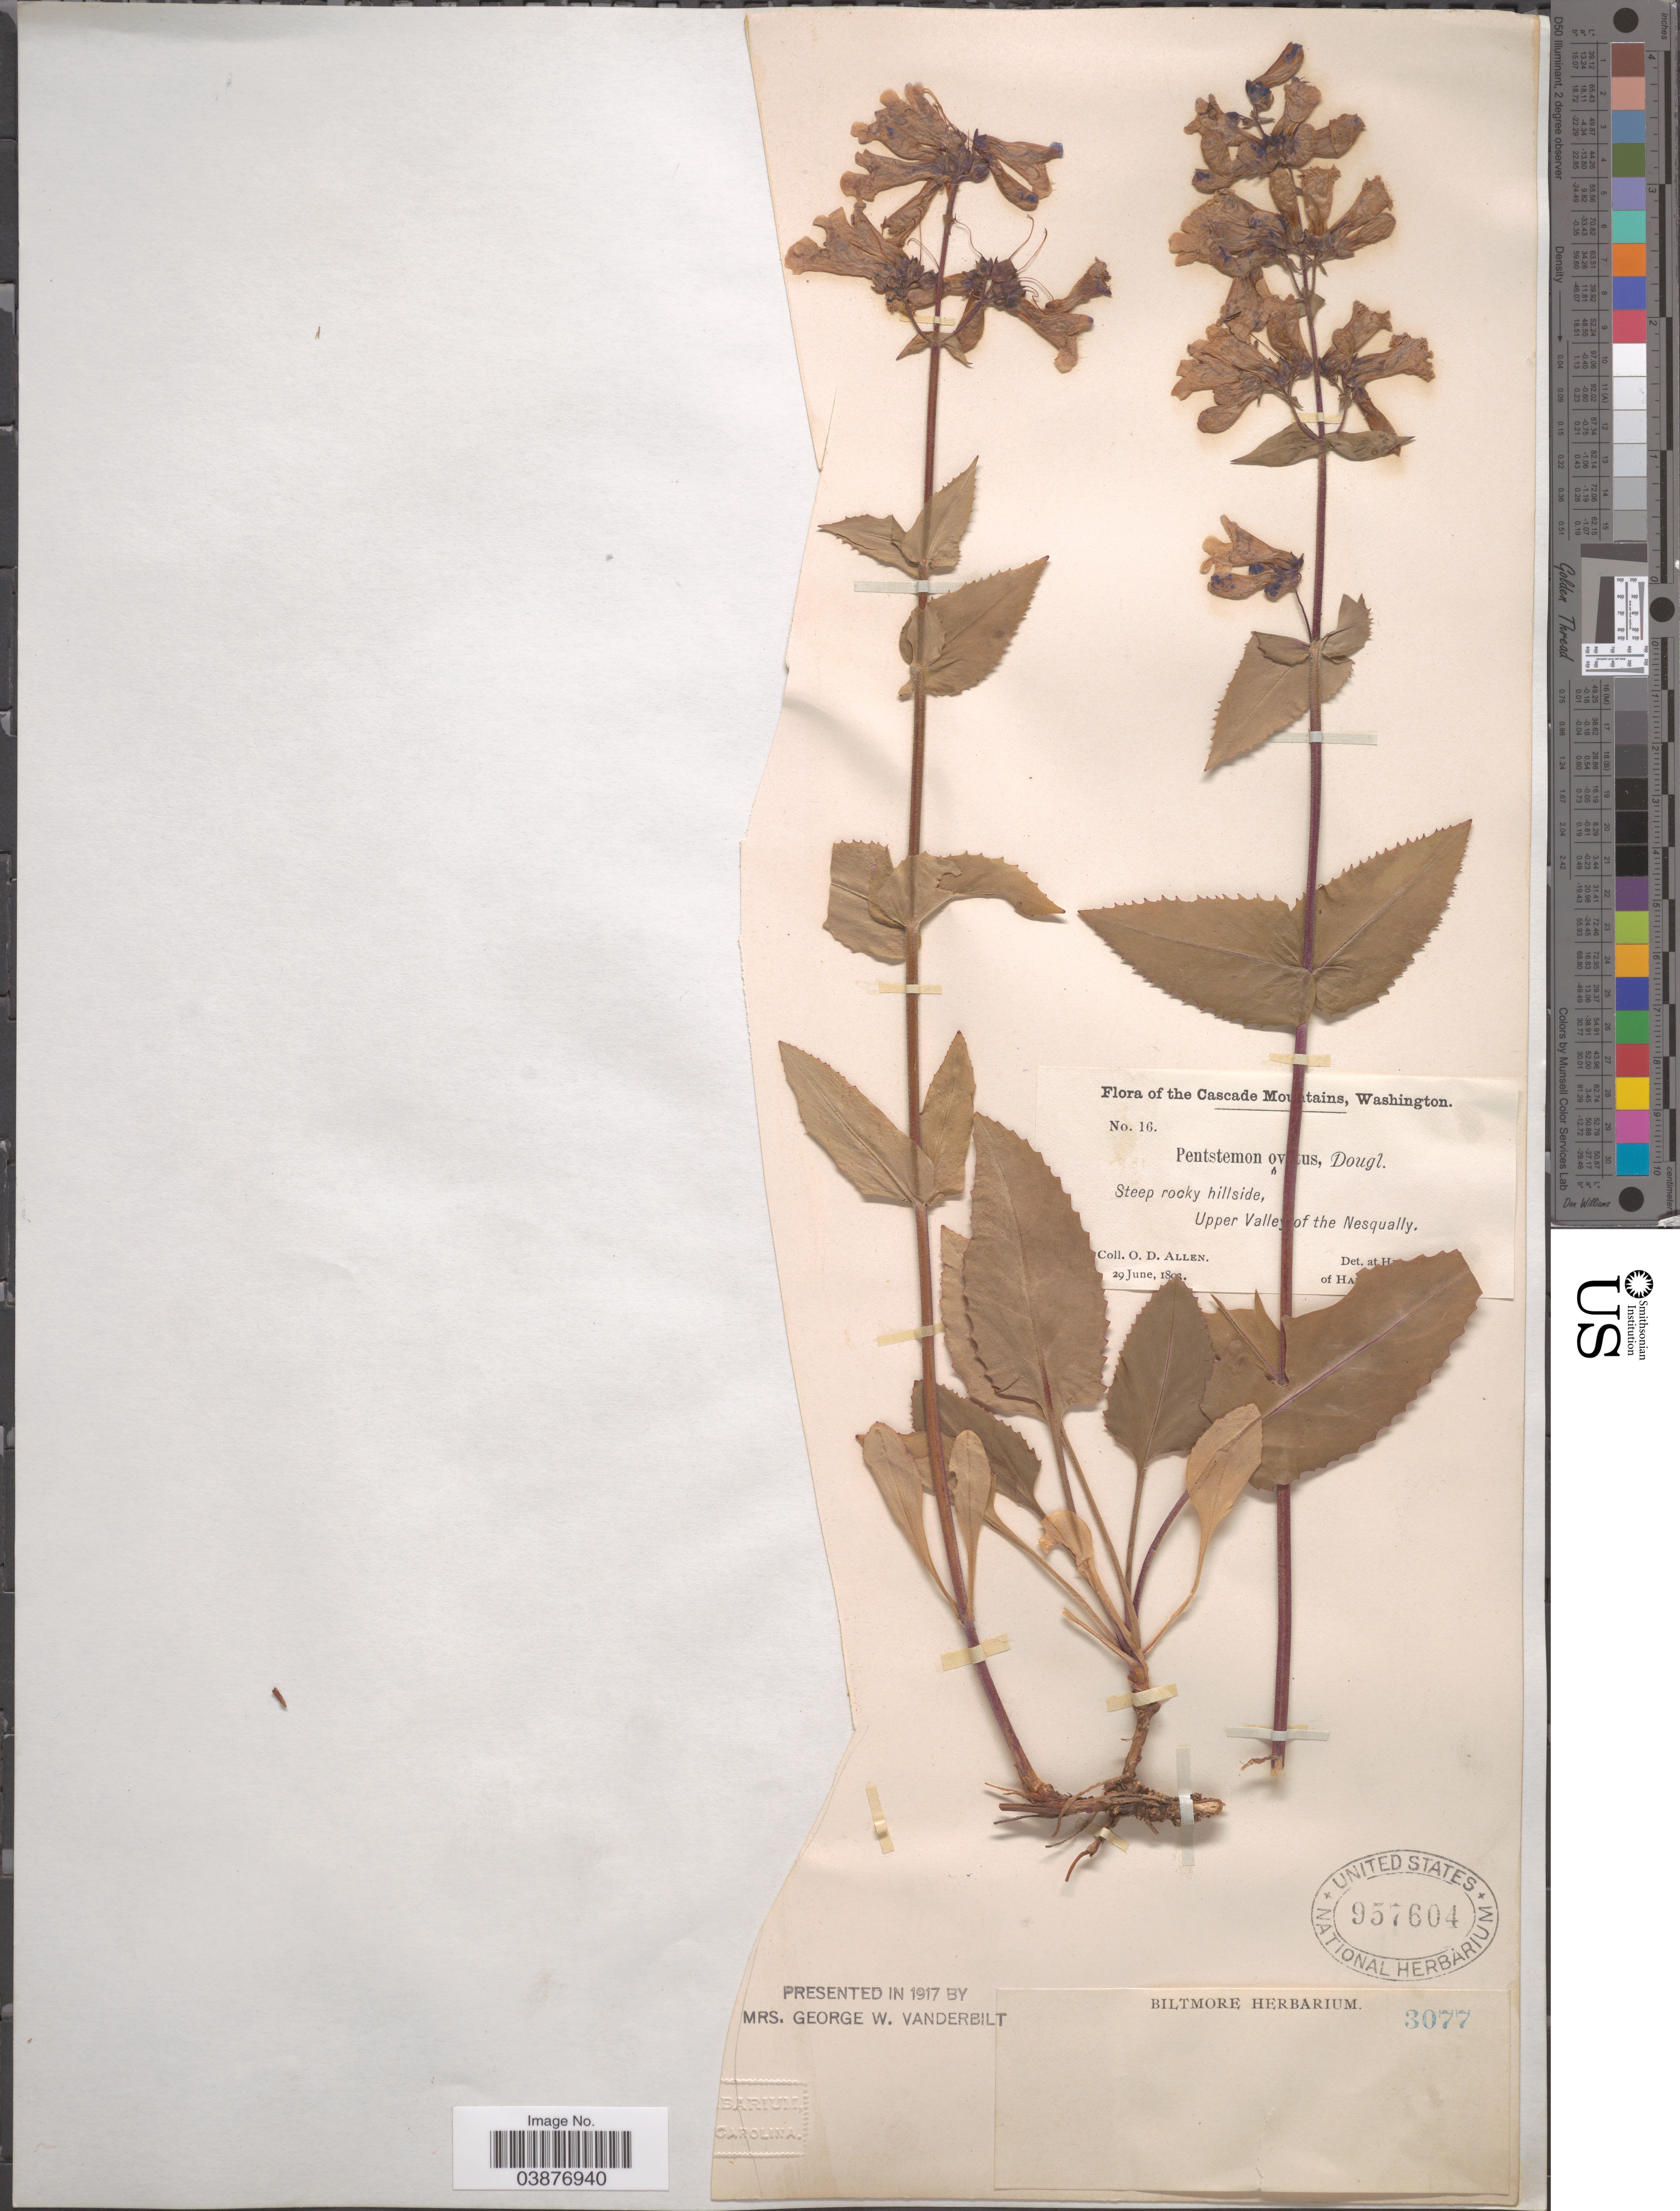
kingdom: Plantae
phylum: Tracheophyta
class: Magnoliopsida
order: Lamiales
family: Plantaginaceae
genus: Penstemon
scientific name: Penstemon ovatus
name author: Douglas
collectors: O. D. Allen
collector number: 16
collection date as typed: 29 June 18!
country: United States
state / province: Washington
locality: The Cascade Mountains, Steep rocky hillside, Upper Valley of the Nesqually.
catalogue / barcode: US 957604